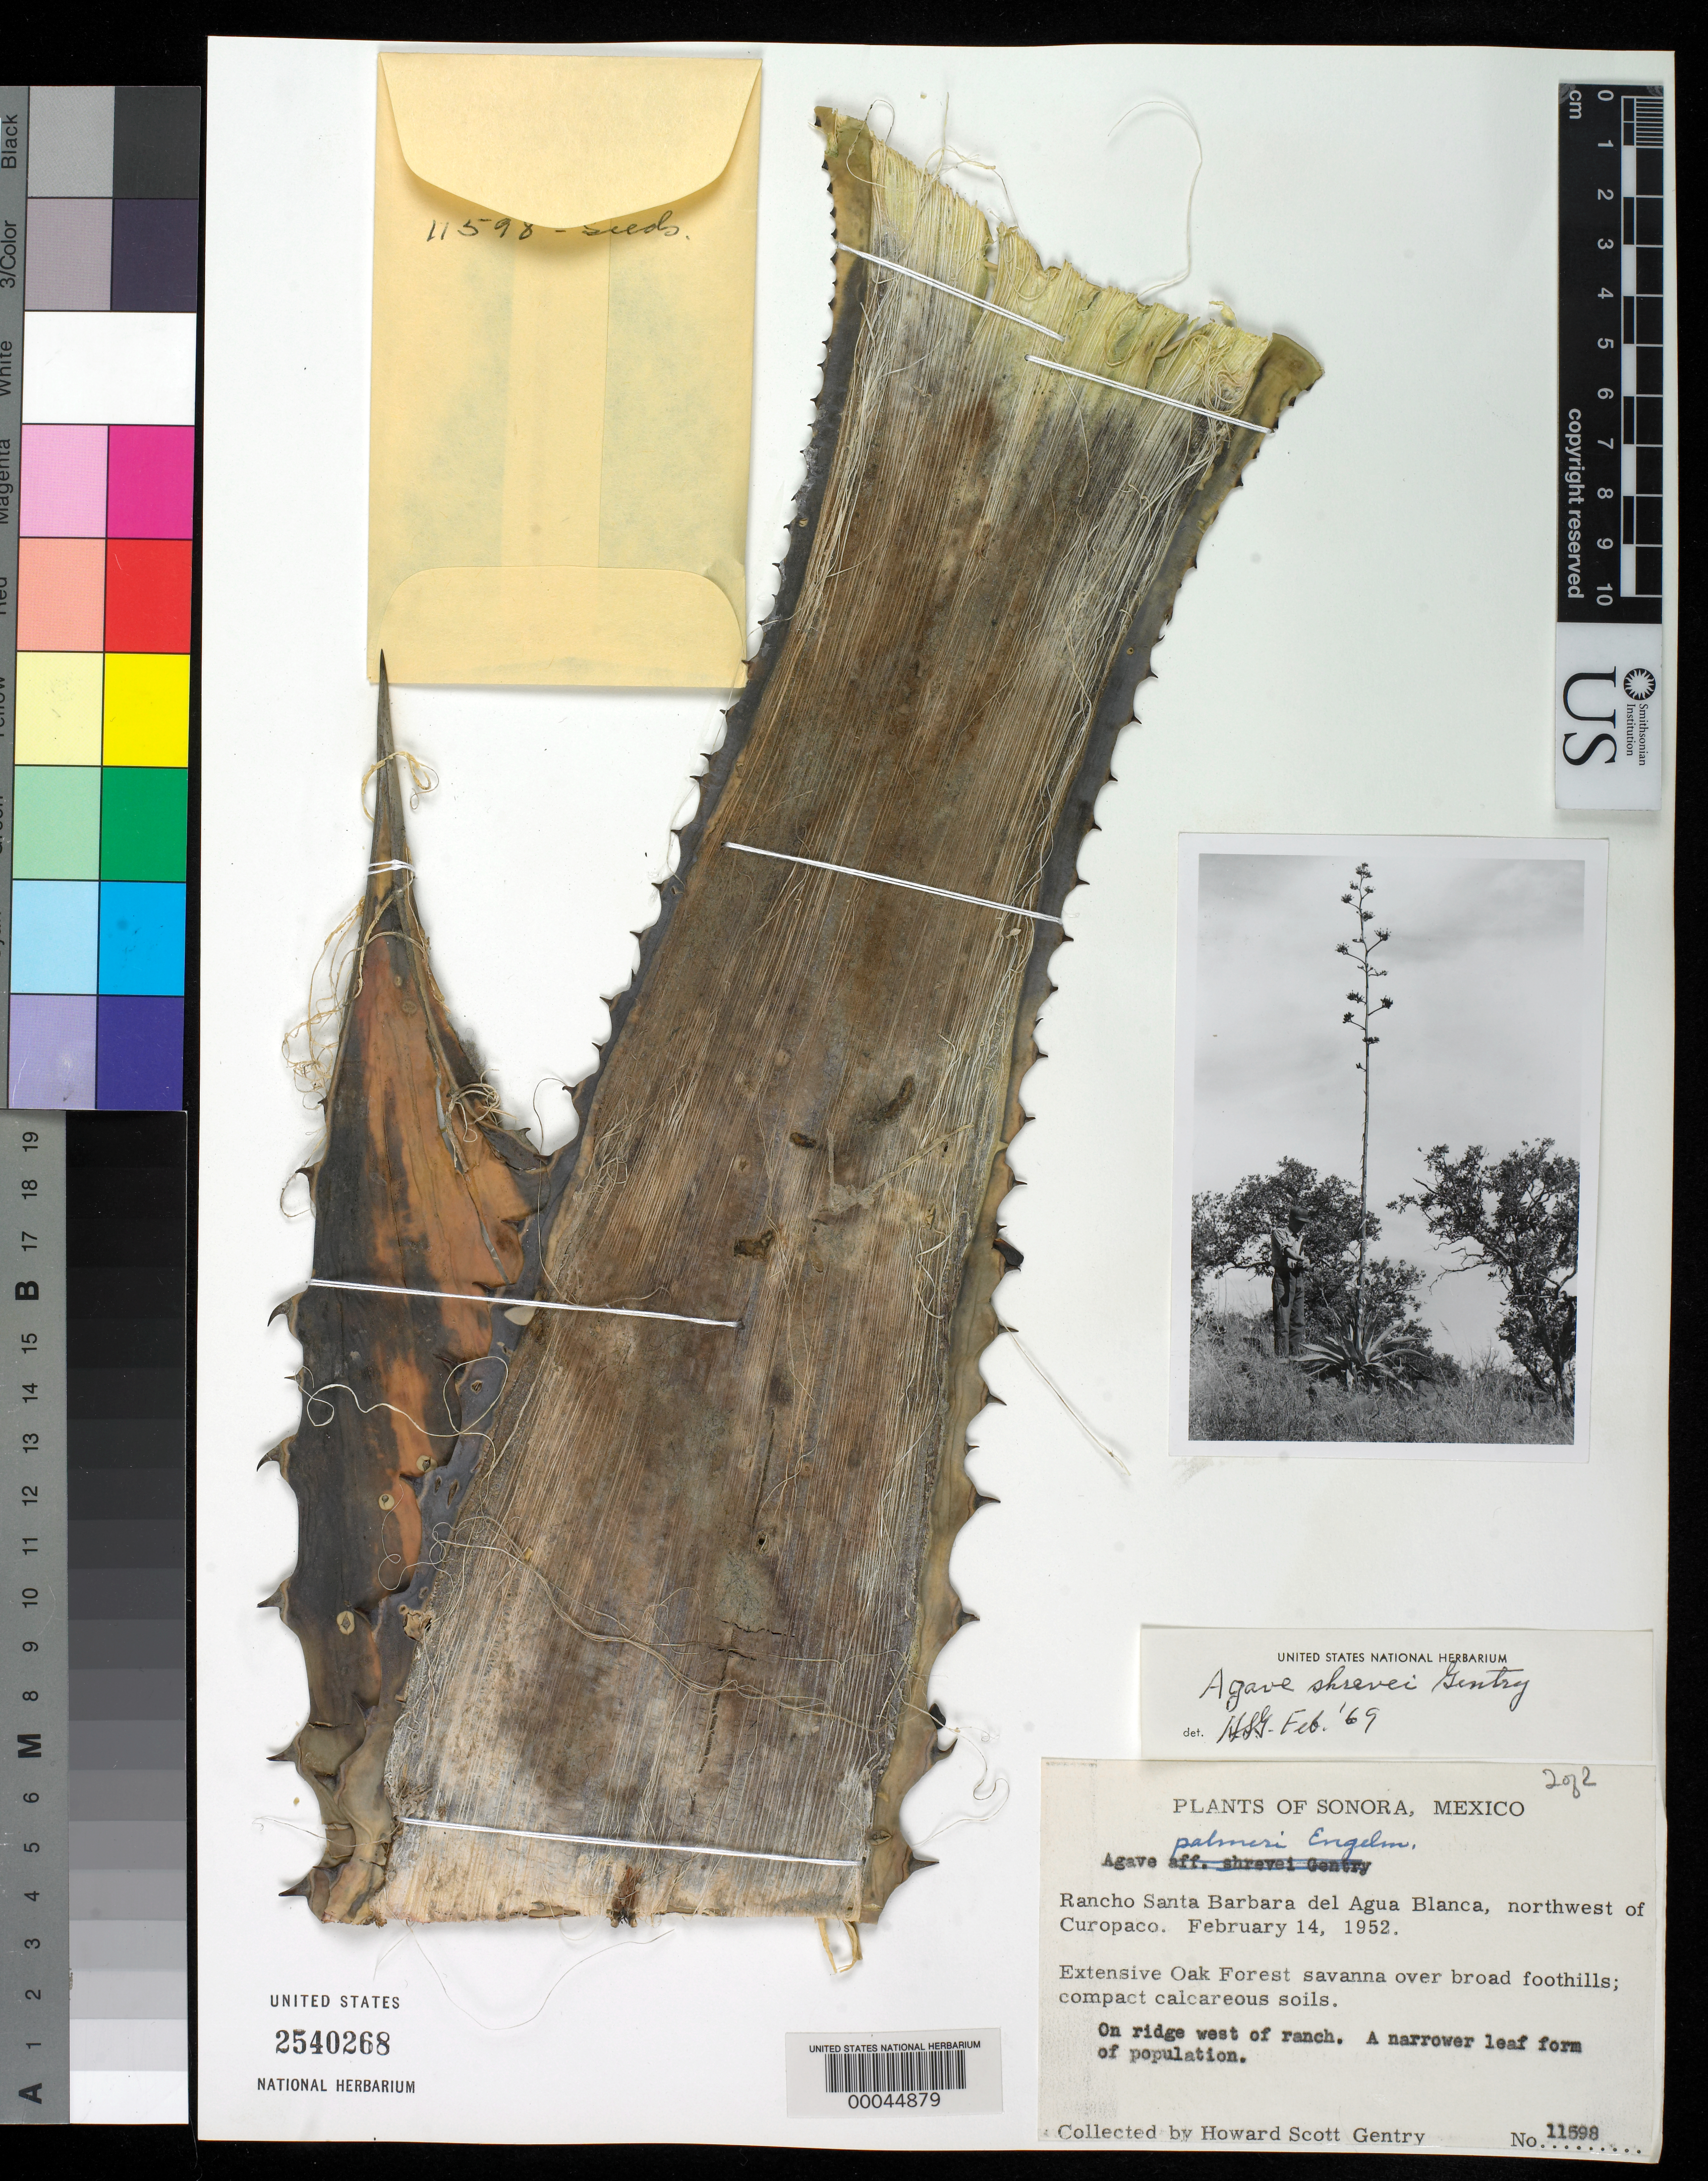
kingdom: Plantae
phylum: Tracheophyta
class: Liliopsida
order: Asparagales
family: Asparagaceae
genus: Agave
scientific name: Agave shrevei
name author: Gentry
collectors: H. S. Gentry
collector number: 11598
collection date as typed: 14 Feb 1952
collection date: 1952-02-14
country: Mexico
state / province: Sonora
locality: Rancho san barbara del agua blanca, NW of curopaco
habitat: Oak forest savanna over broad foothills; compact calcareous soil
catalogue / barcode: US 2540268